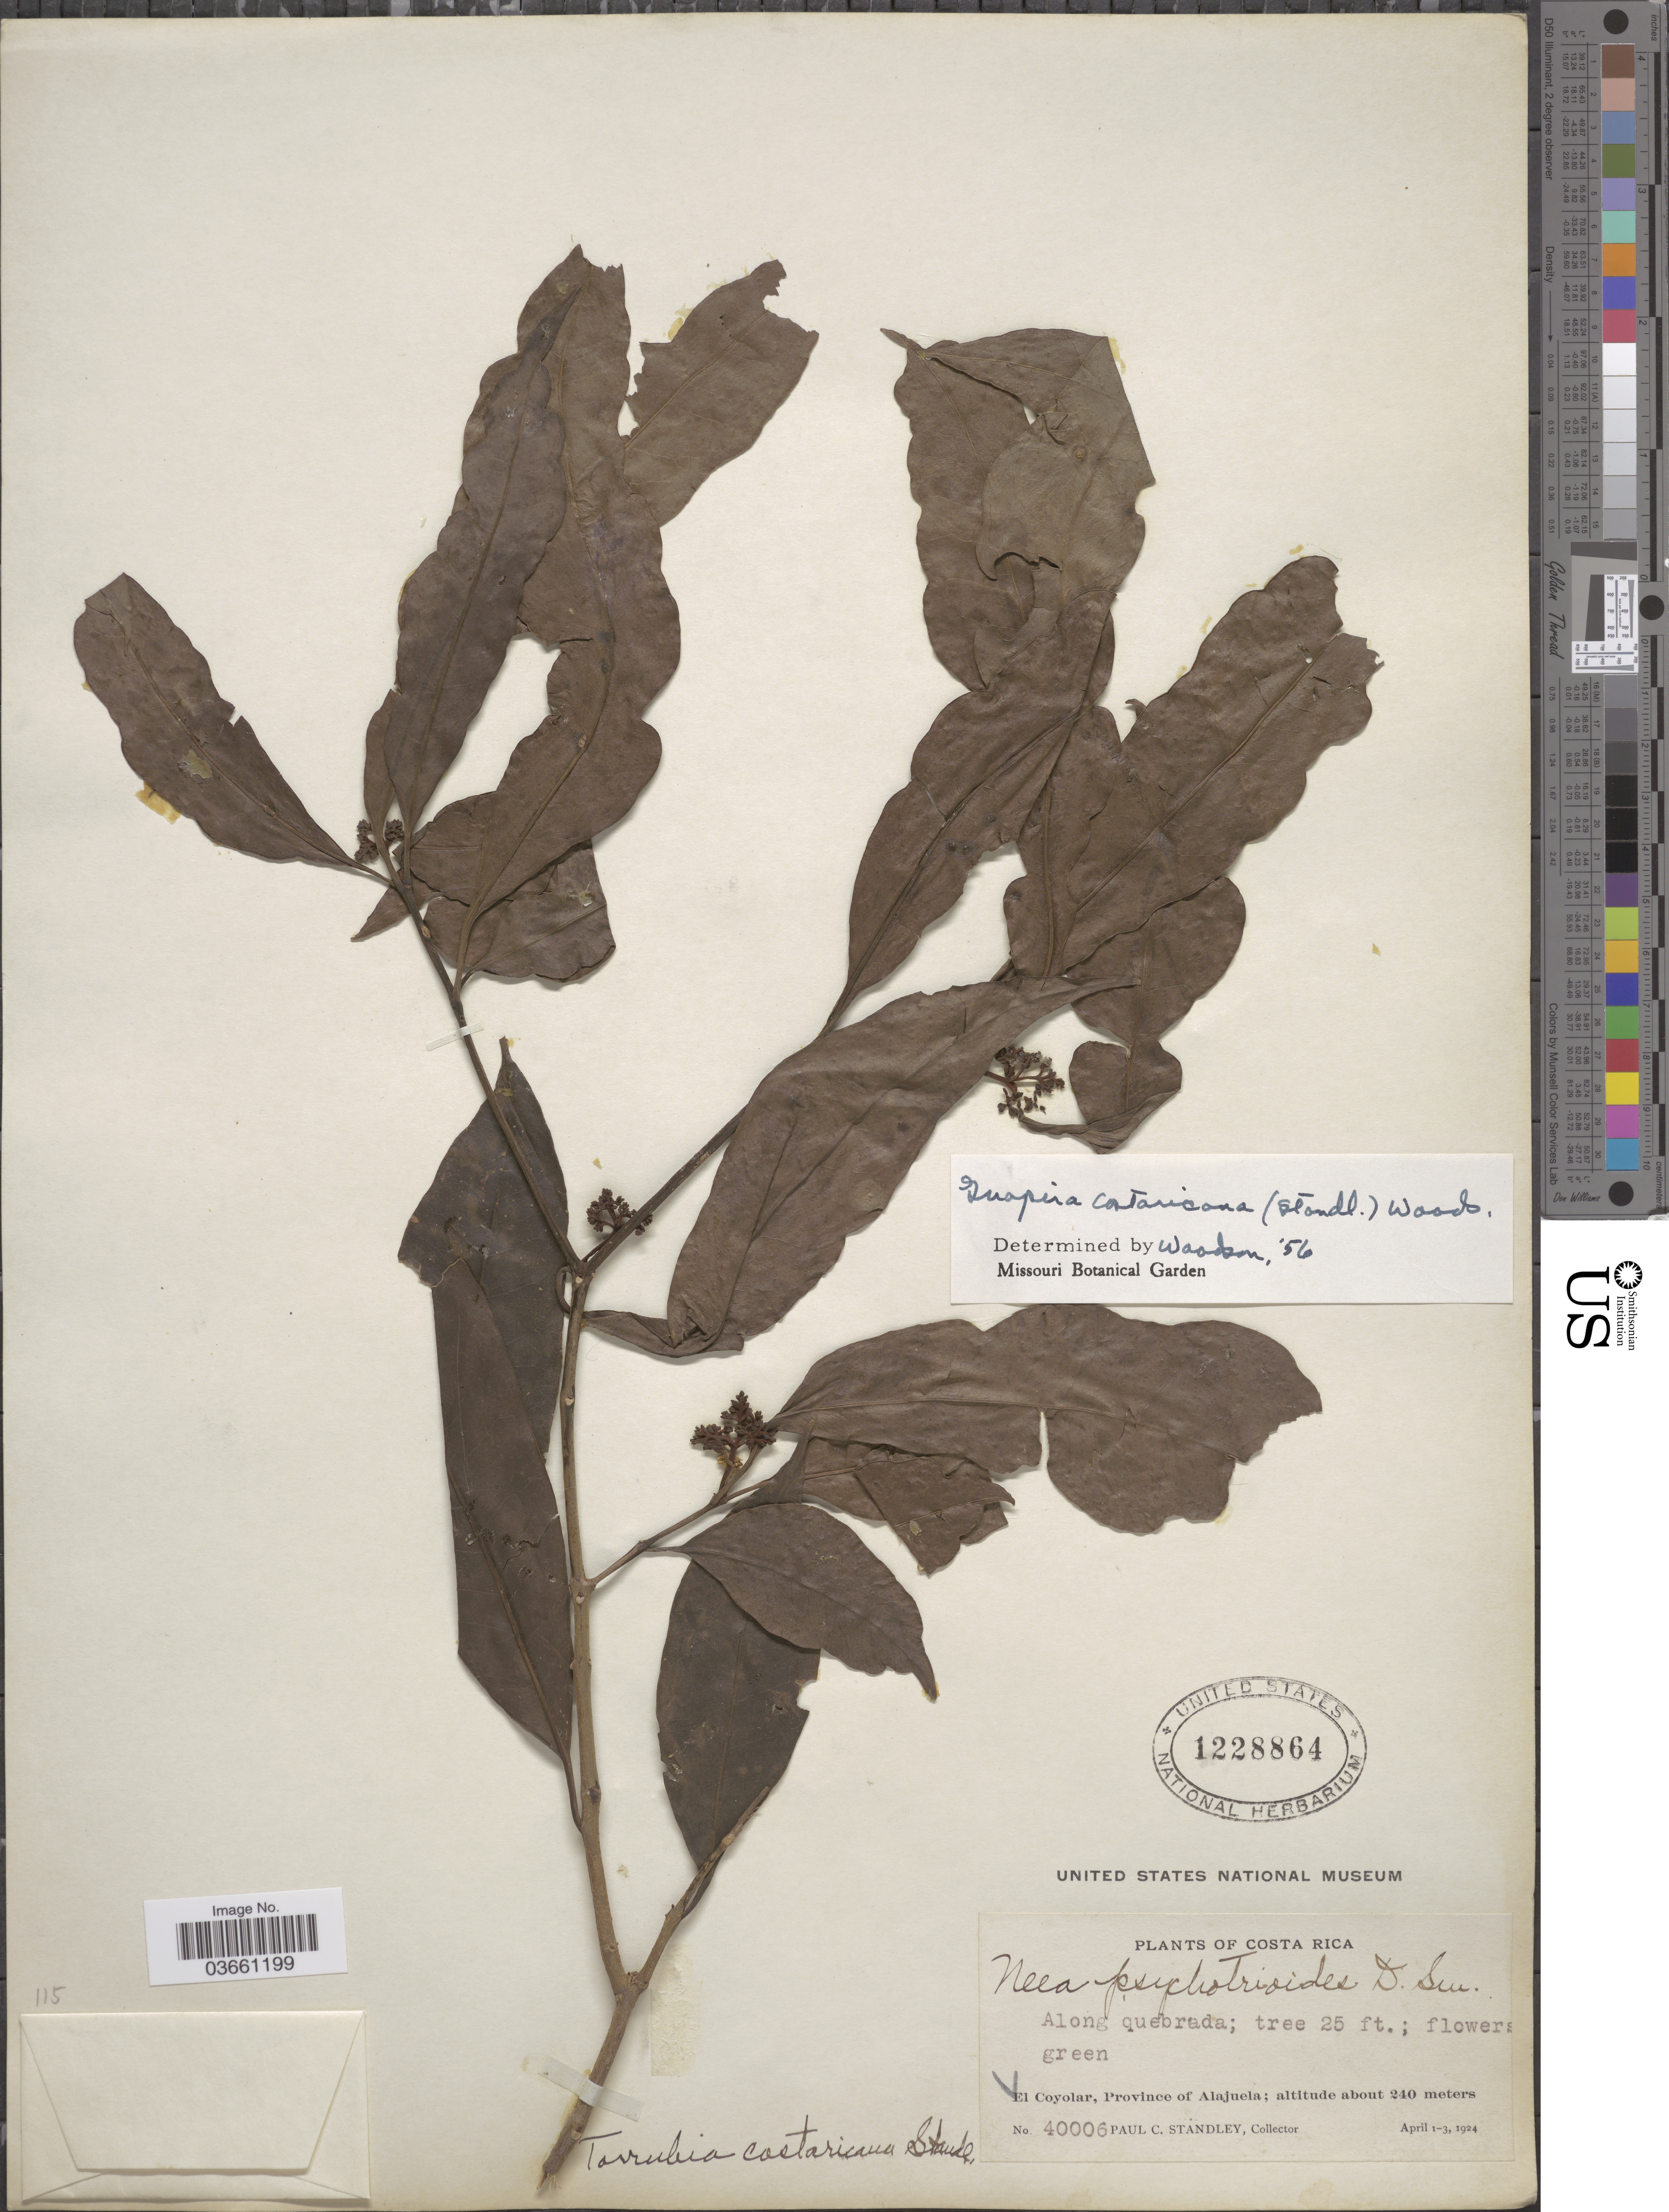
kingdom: Plantae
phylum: Tracheophyta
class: Magnoliopsida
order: Caryophyllales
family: Nyctaginaceae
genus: Guapira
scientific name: Guapira costaricana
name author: (Standl.) Woodson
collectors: P. C. Standley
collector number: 40006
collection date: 1924-04-01/1924-04-03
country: Costa Rica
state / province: Alajuela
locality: Along quebrada. El Coyolar.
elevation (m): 240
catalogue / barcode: US 1228864